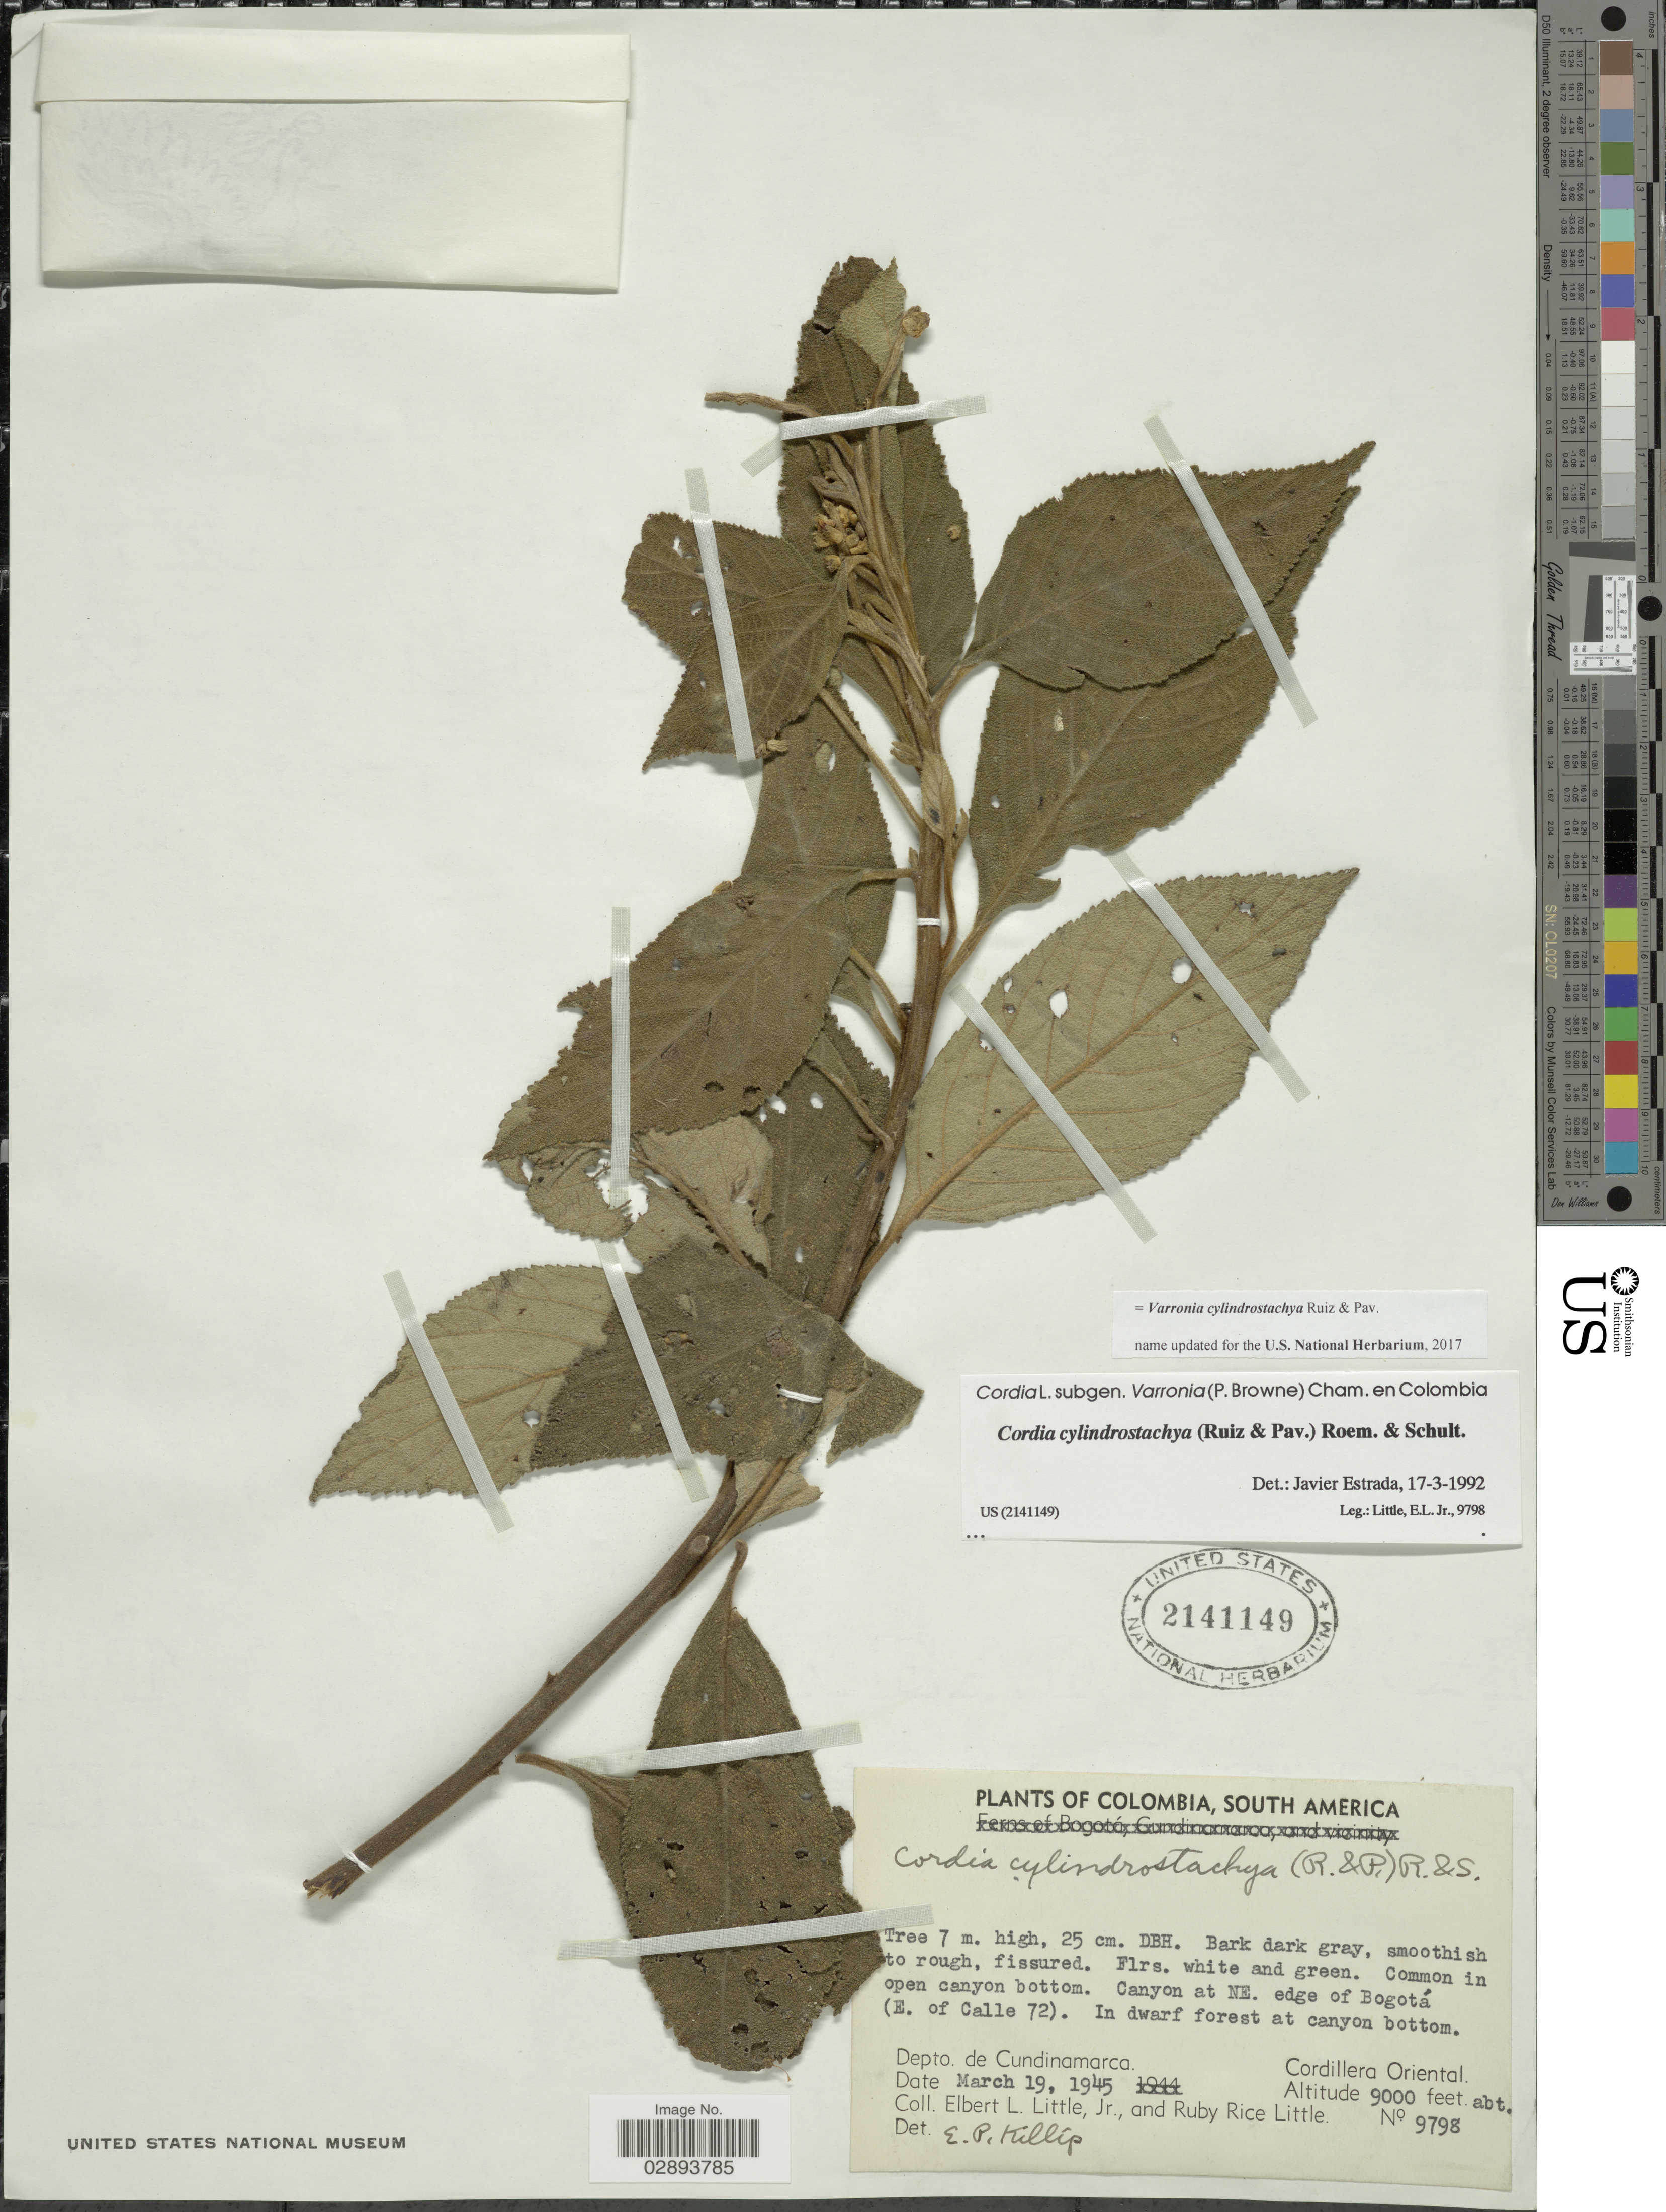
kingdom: Plantae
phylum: Tracheophyta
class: Magnoliopsida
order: Boraginales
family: Cordiaceae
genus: Varronia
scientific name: Varronia cylindrostachya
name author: Ruiz & Pav.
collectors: E. L. Little & R. R. Little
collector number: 9798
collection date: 1945-03-19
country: Colombia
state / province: Cundinamarca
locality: Canyon at NE, edge of Bogotá (E. of Calle 72), In dwarf forest at canyon bottom, Depto. de Cundinamarca, Cordillera Oriental.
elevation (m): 2743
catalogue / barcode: US 2141149